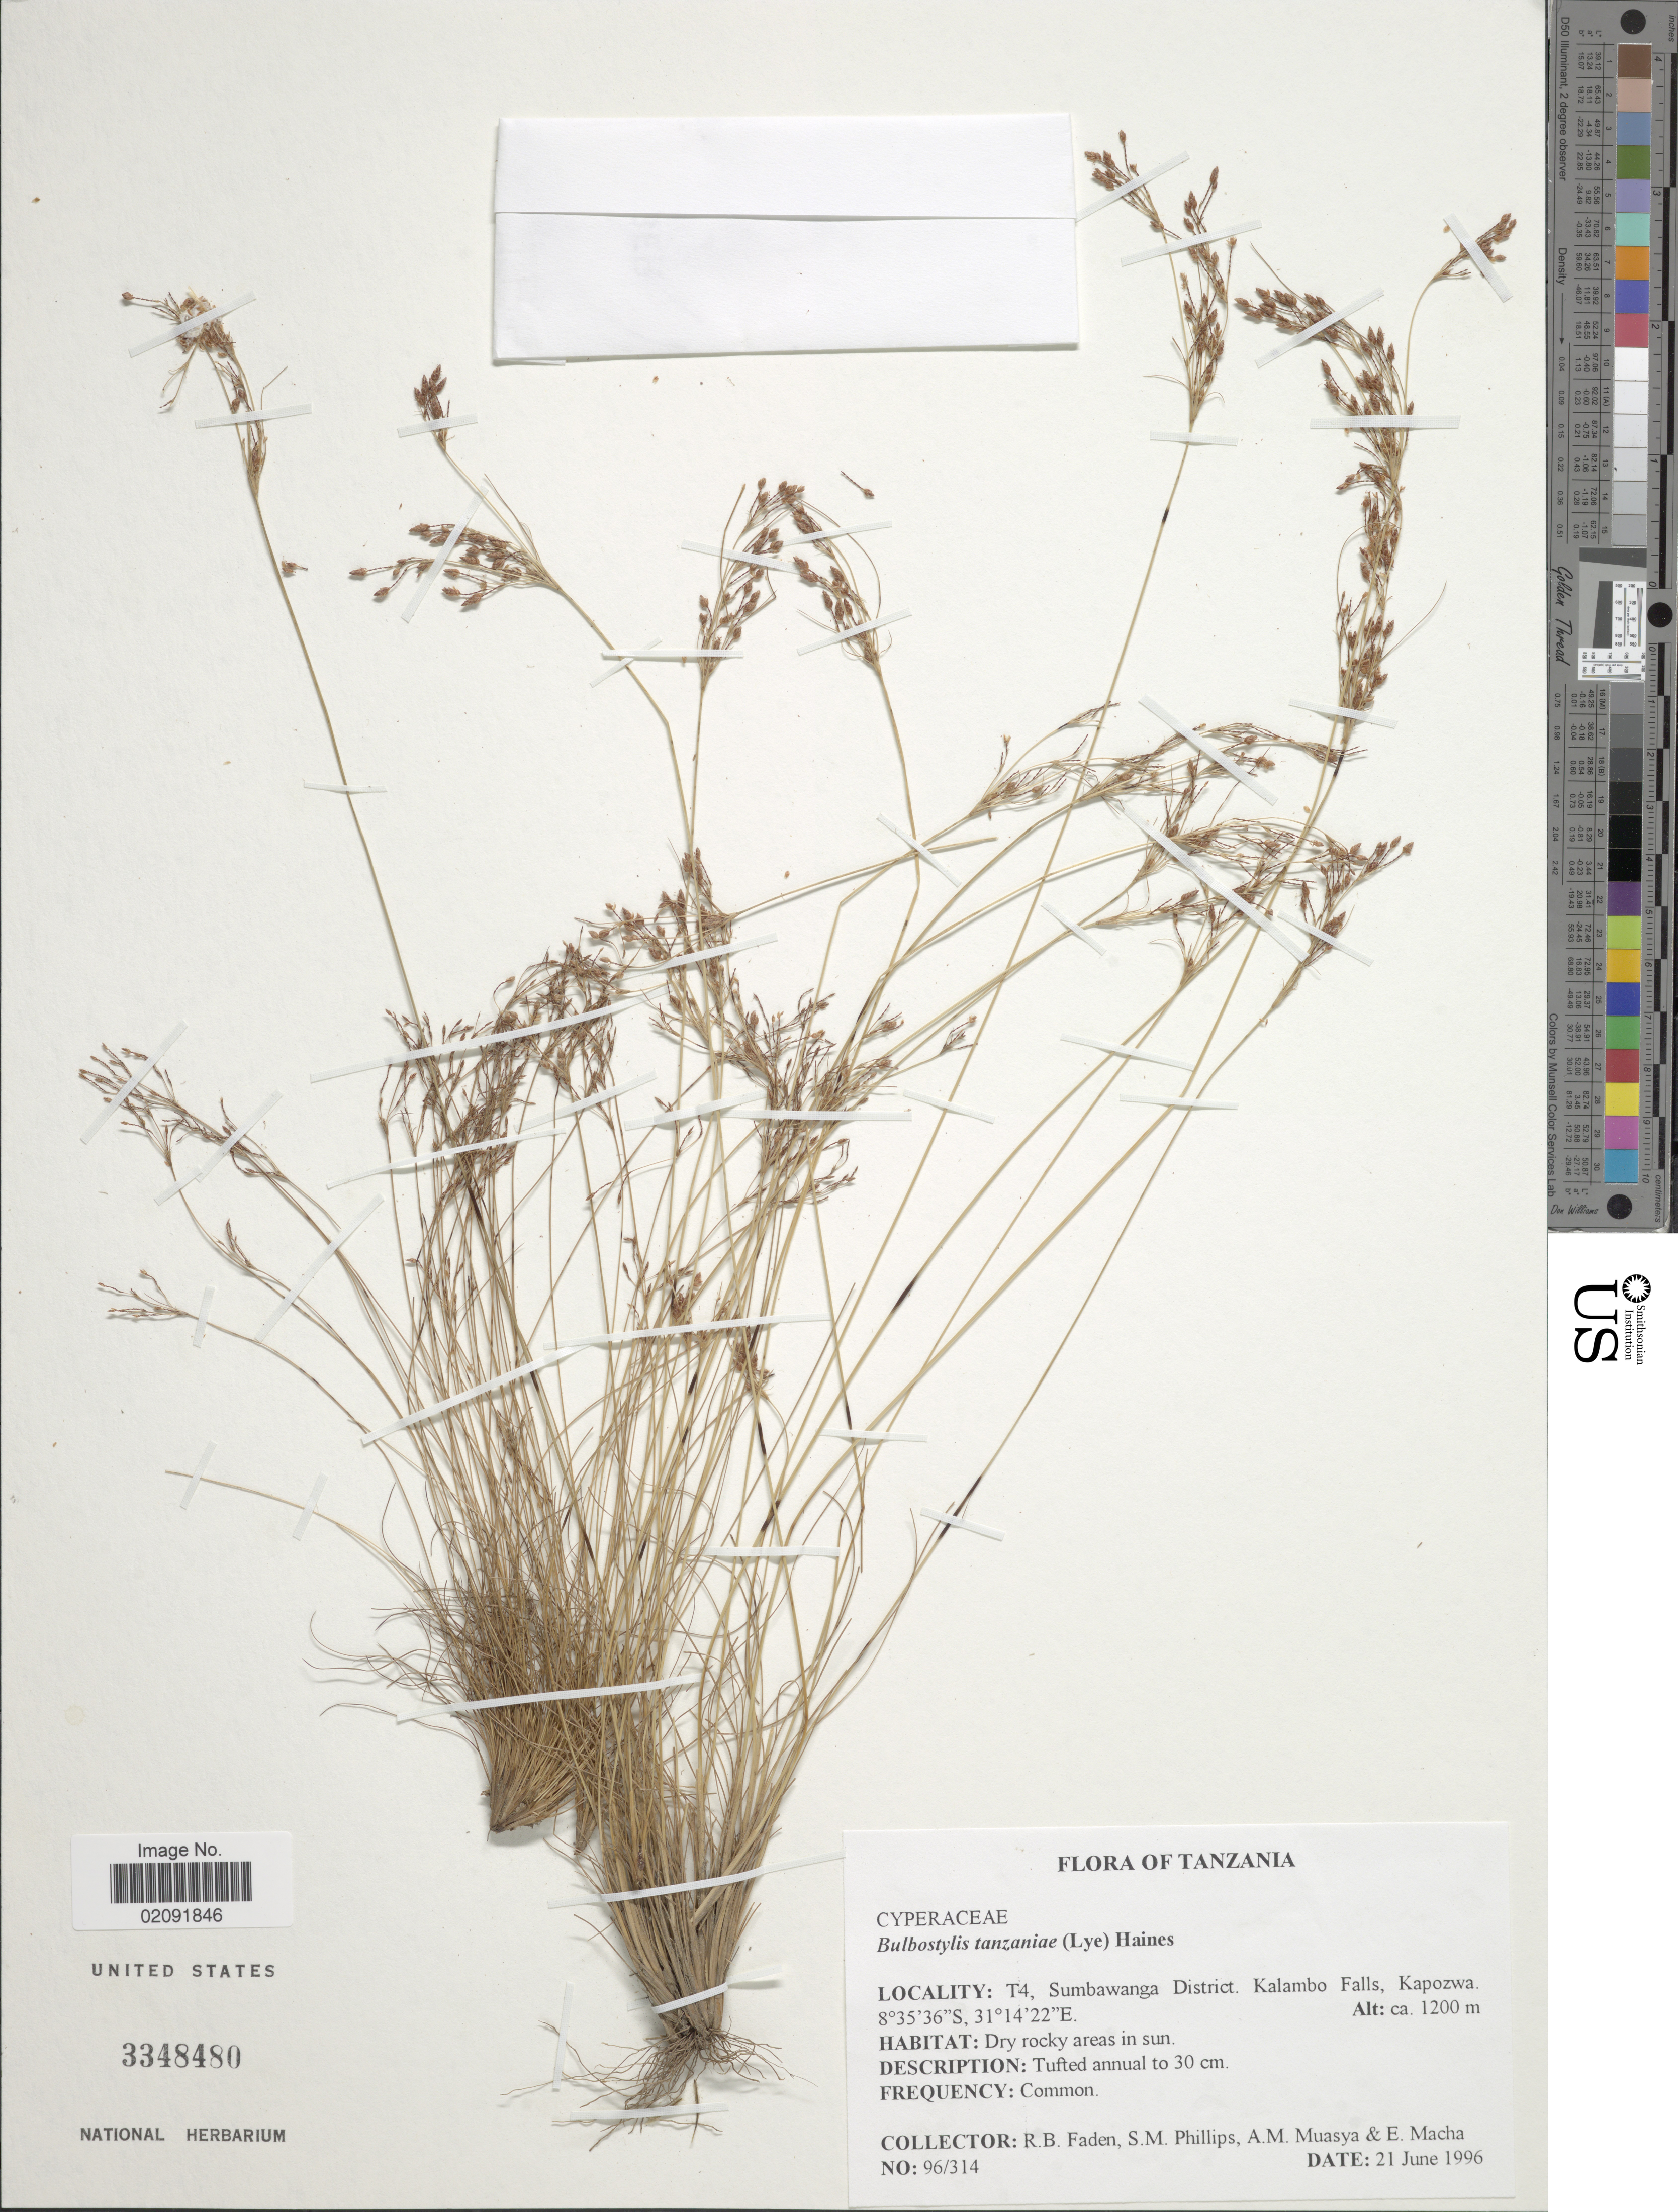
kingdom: Plantae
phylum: Tracheophyta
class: Liliopsida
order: Poales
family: Cyperaceae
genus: Bulbostylis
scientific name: Bulbostylis tanzaniae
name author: R.W. Haines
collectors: R. B. Faden, S. M. Phillips, A. Muasya & E. Macha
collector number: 96/314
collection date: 1996-06-21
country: Tanzania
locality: T4, Sumbawanga District. Kalambo Falls, Kapozwa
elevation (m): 1200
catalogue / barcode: US 3348480